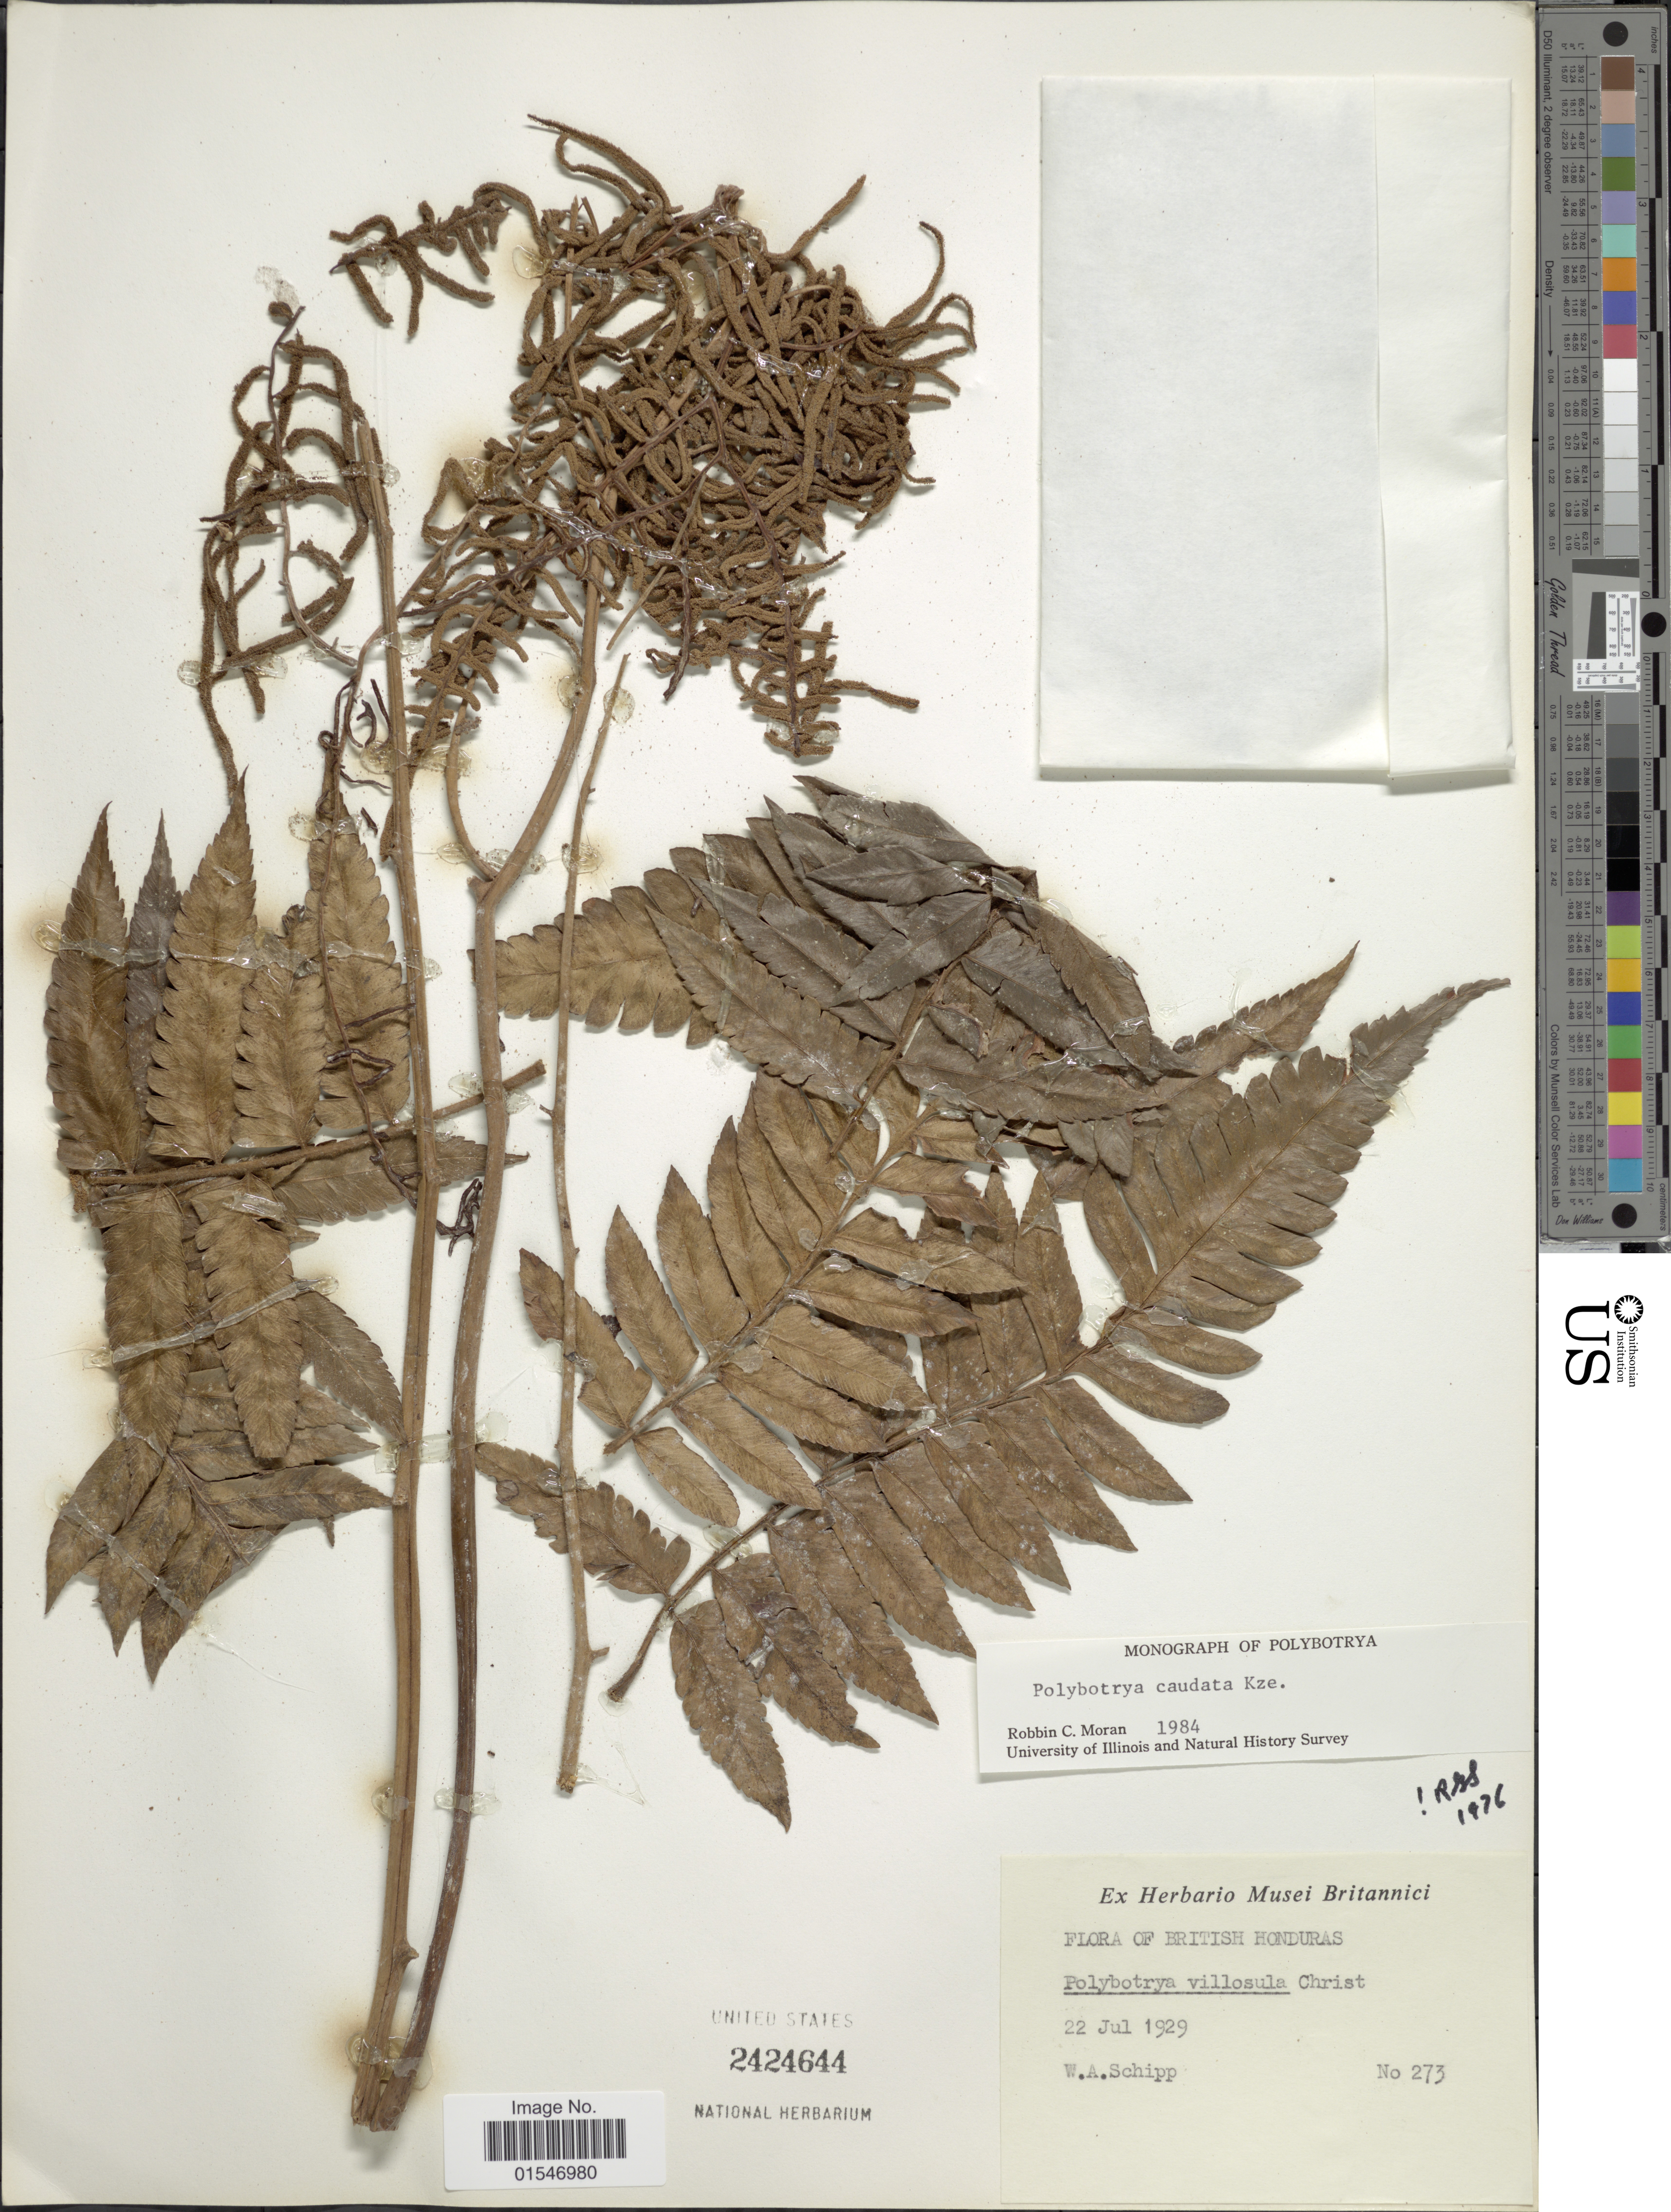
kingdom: Plantae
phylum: Tracheophyta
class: Polypodiopsida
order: Polypodiales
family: Dryopteridaceae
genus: Polybotrya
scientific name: Polybotrya caudata f. villosa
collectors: W. Schipp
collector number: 273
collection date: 1929-07-22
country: Belize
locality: British Honduras.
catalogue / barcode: US 2424644